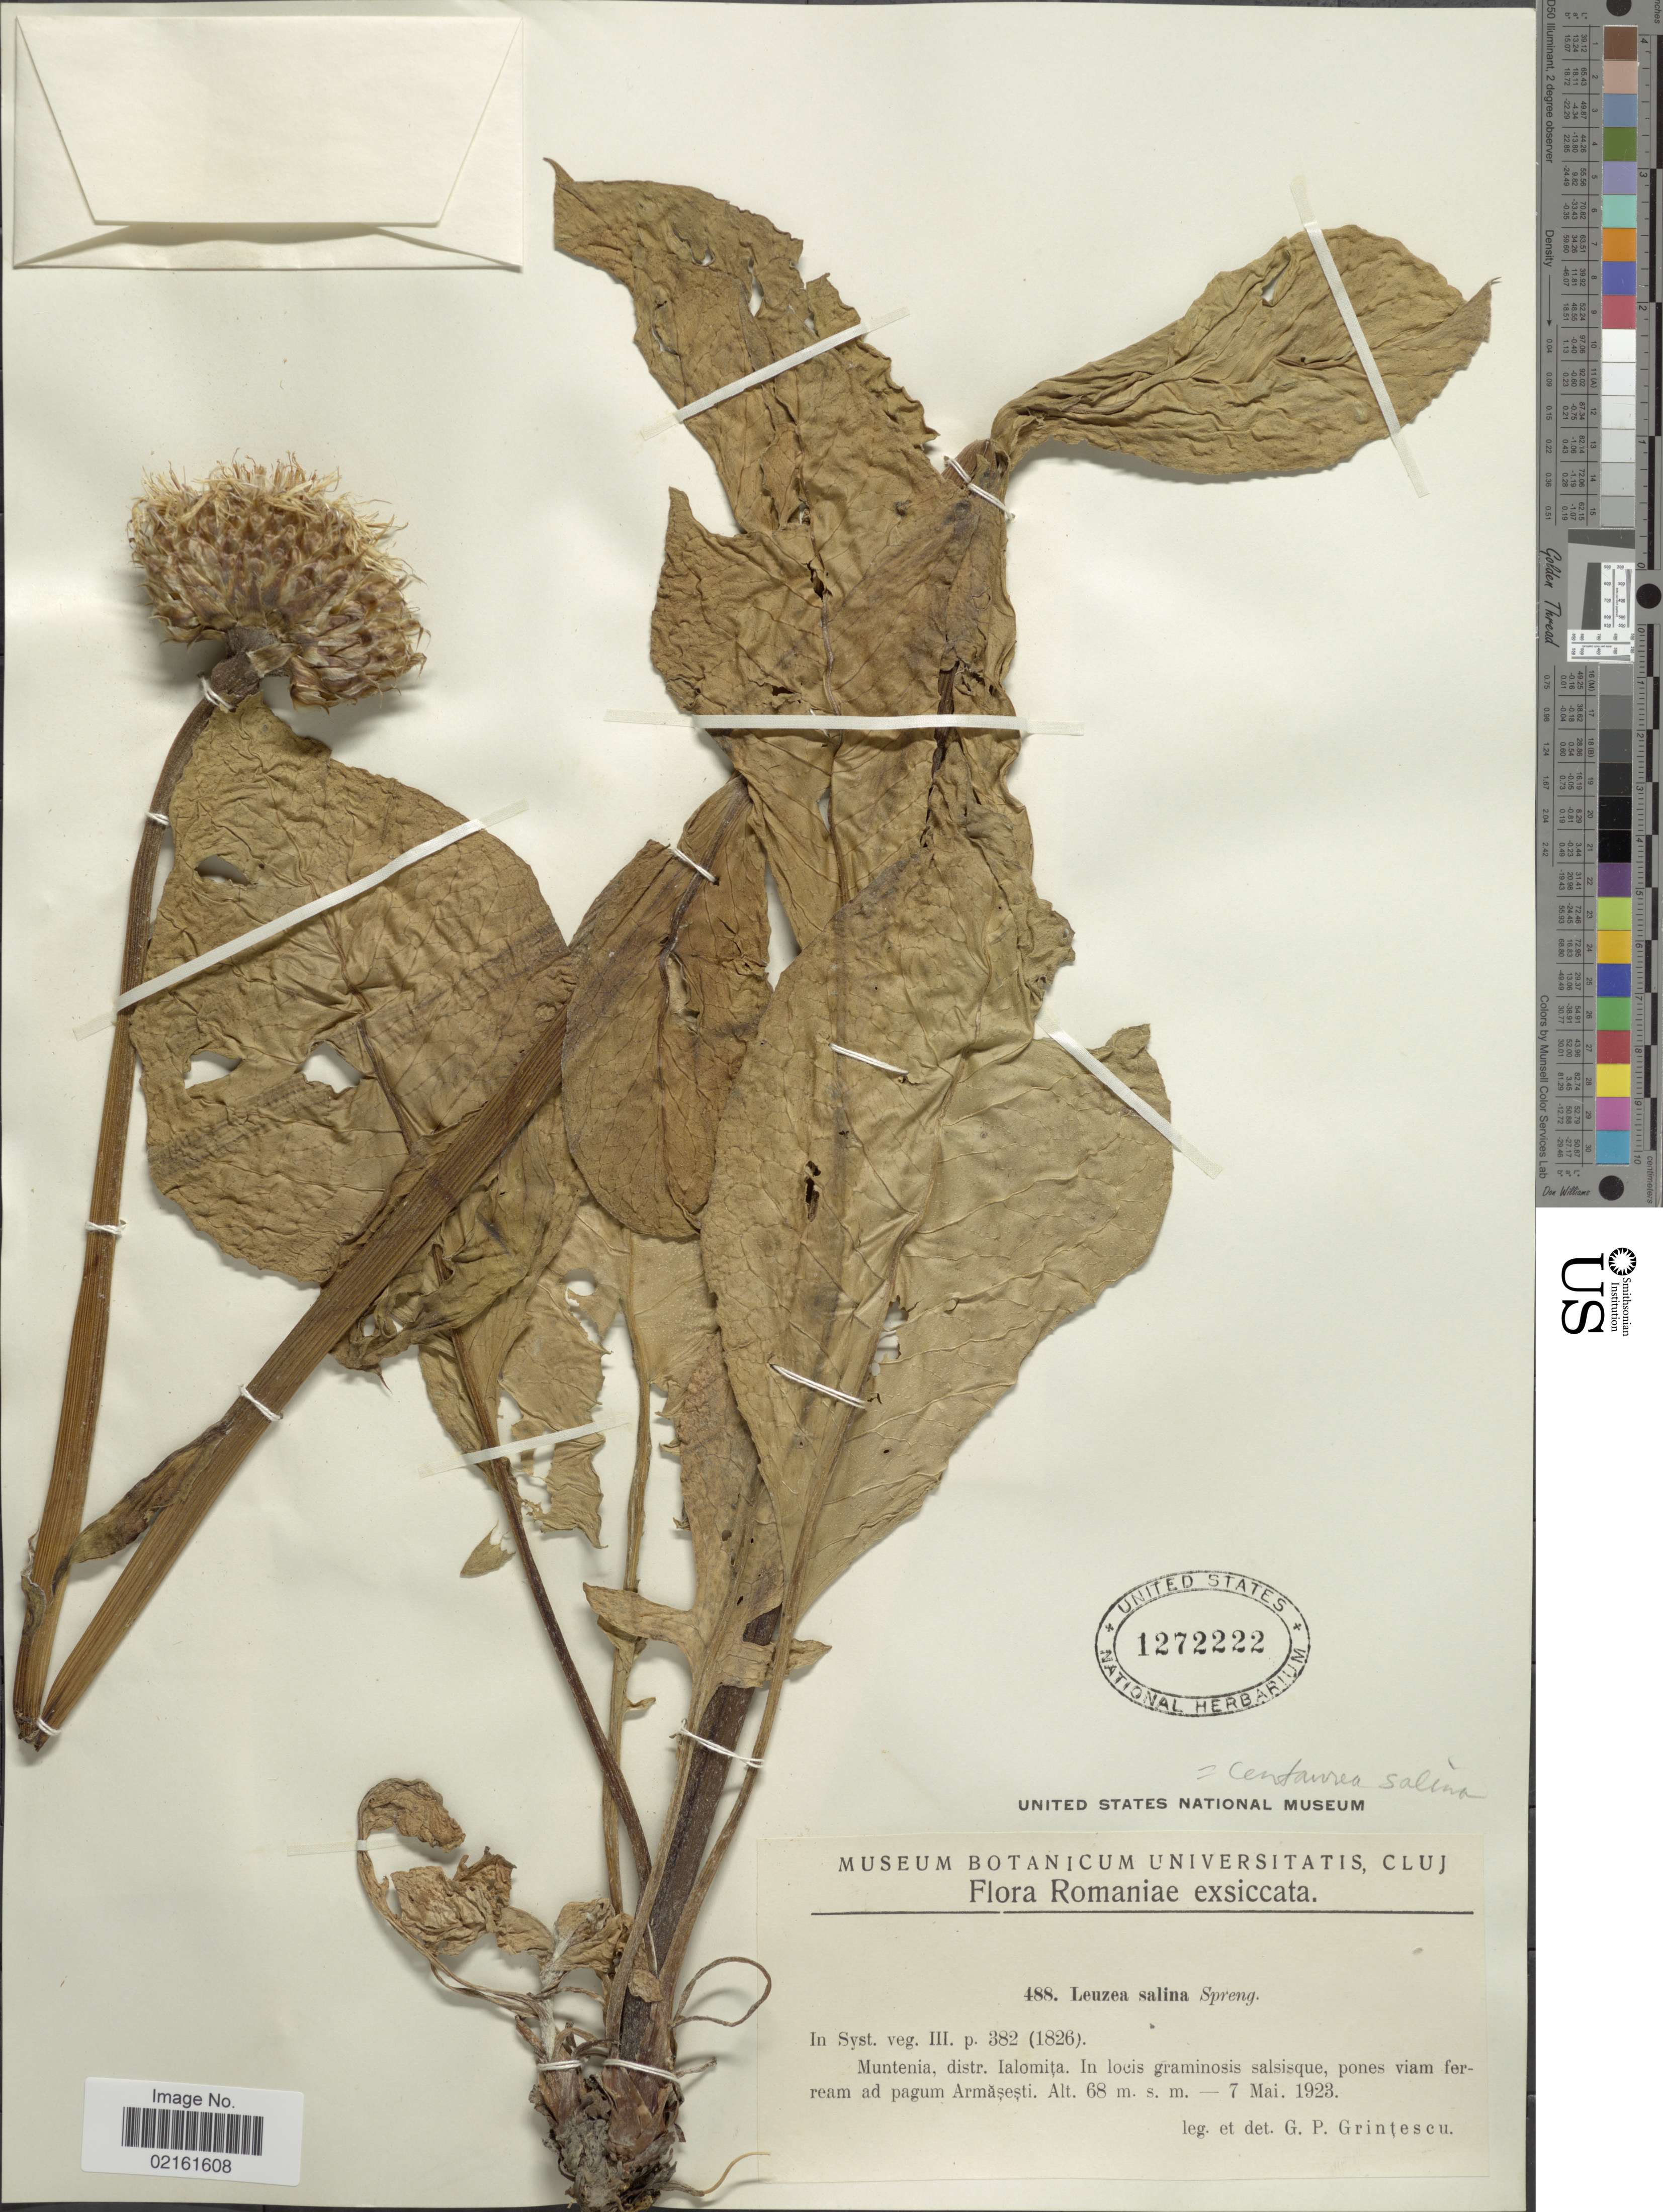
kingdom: Plantae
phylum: Tracheophyta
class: Magnoliopsida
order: Asterales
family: Asteraceae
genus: Centaurea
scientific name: Centaurea salina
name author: Spreng.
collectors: G. Grintescu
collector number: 488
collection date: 1923-05-07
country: Romania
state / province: Ialomita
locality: Muntenia. In locis graminosis salsisque, pones viam ferream ad pagum Armasesti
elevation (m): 68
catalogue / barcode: US 1272222